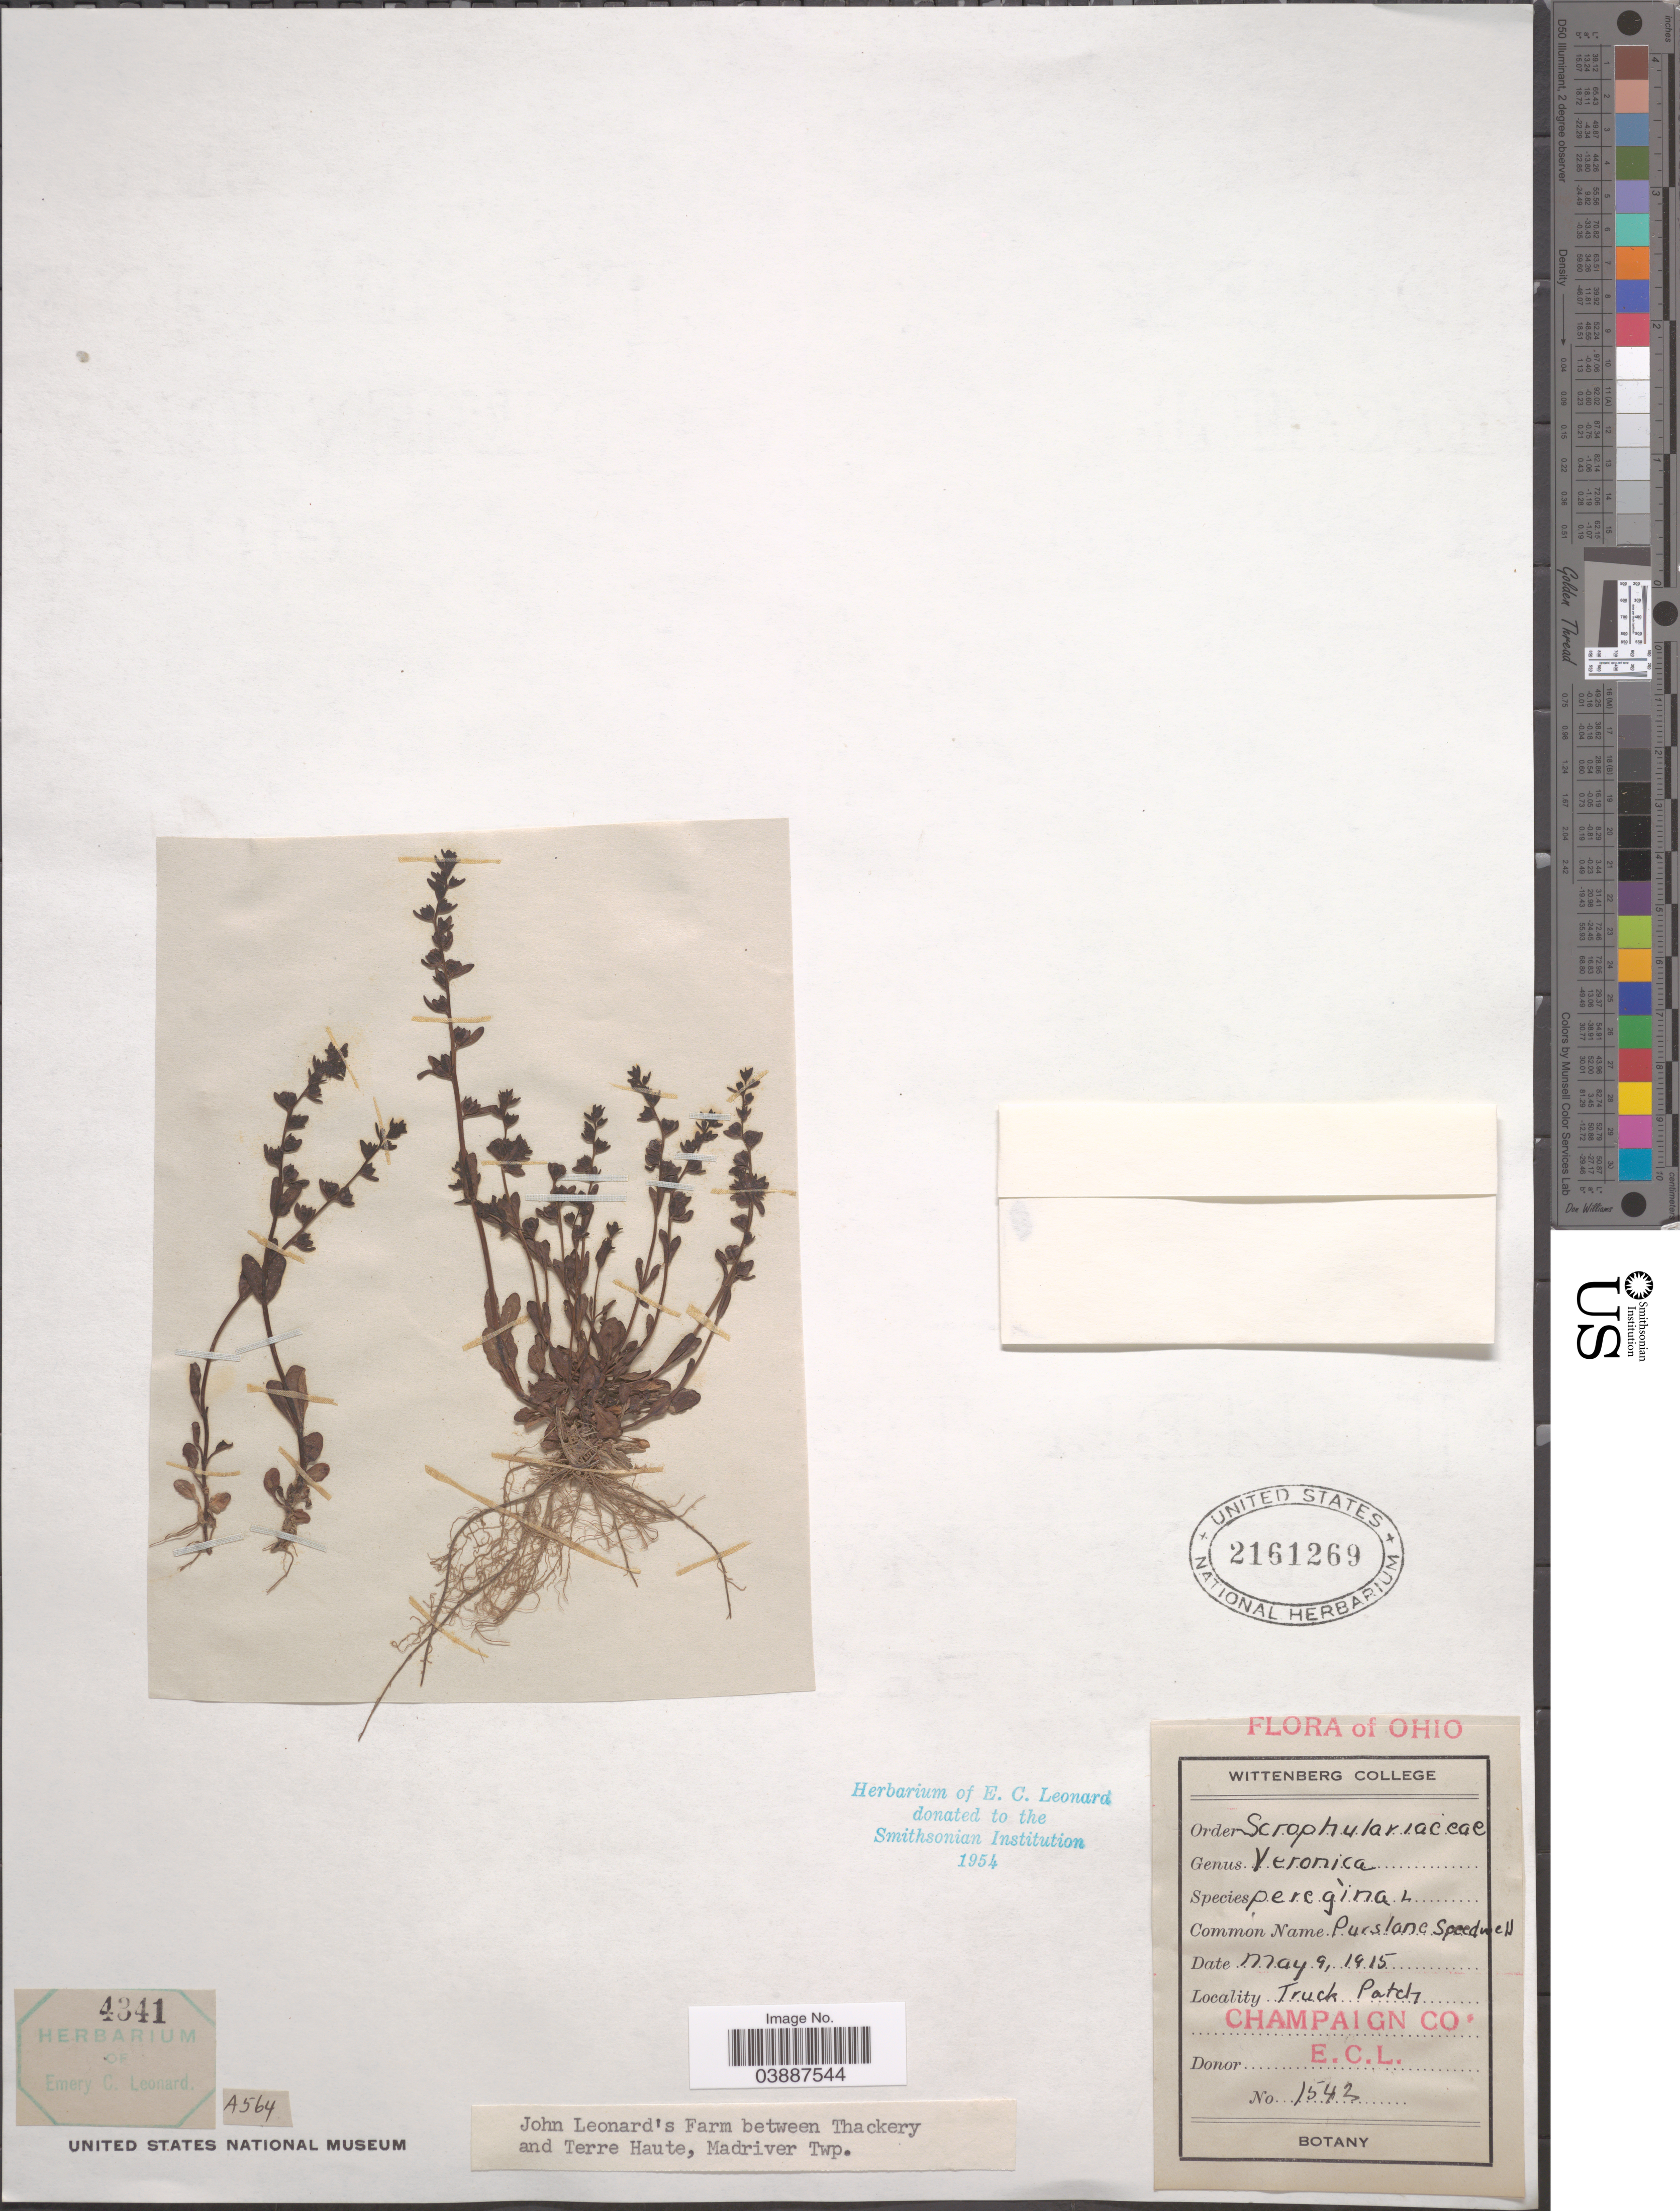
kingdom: Plantae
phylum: Tracheophyta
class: Magnoliopsida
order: Lamiales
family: Plantaginaceae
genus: Veronica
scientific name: Veronica peregrina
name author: L.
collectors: E. C. Leonard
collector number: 1542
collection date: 1915-05-09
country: United States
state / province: Ohio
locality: Truck Patch. Champaign Co.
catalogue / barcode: US 2161269